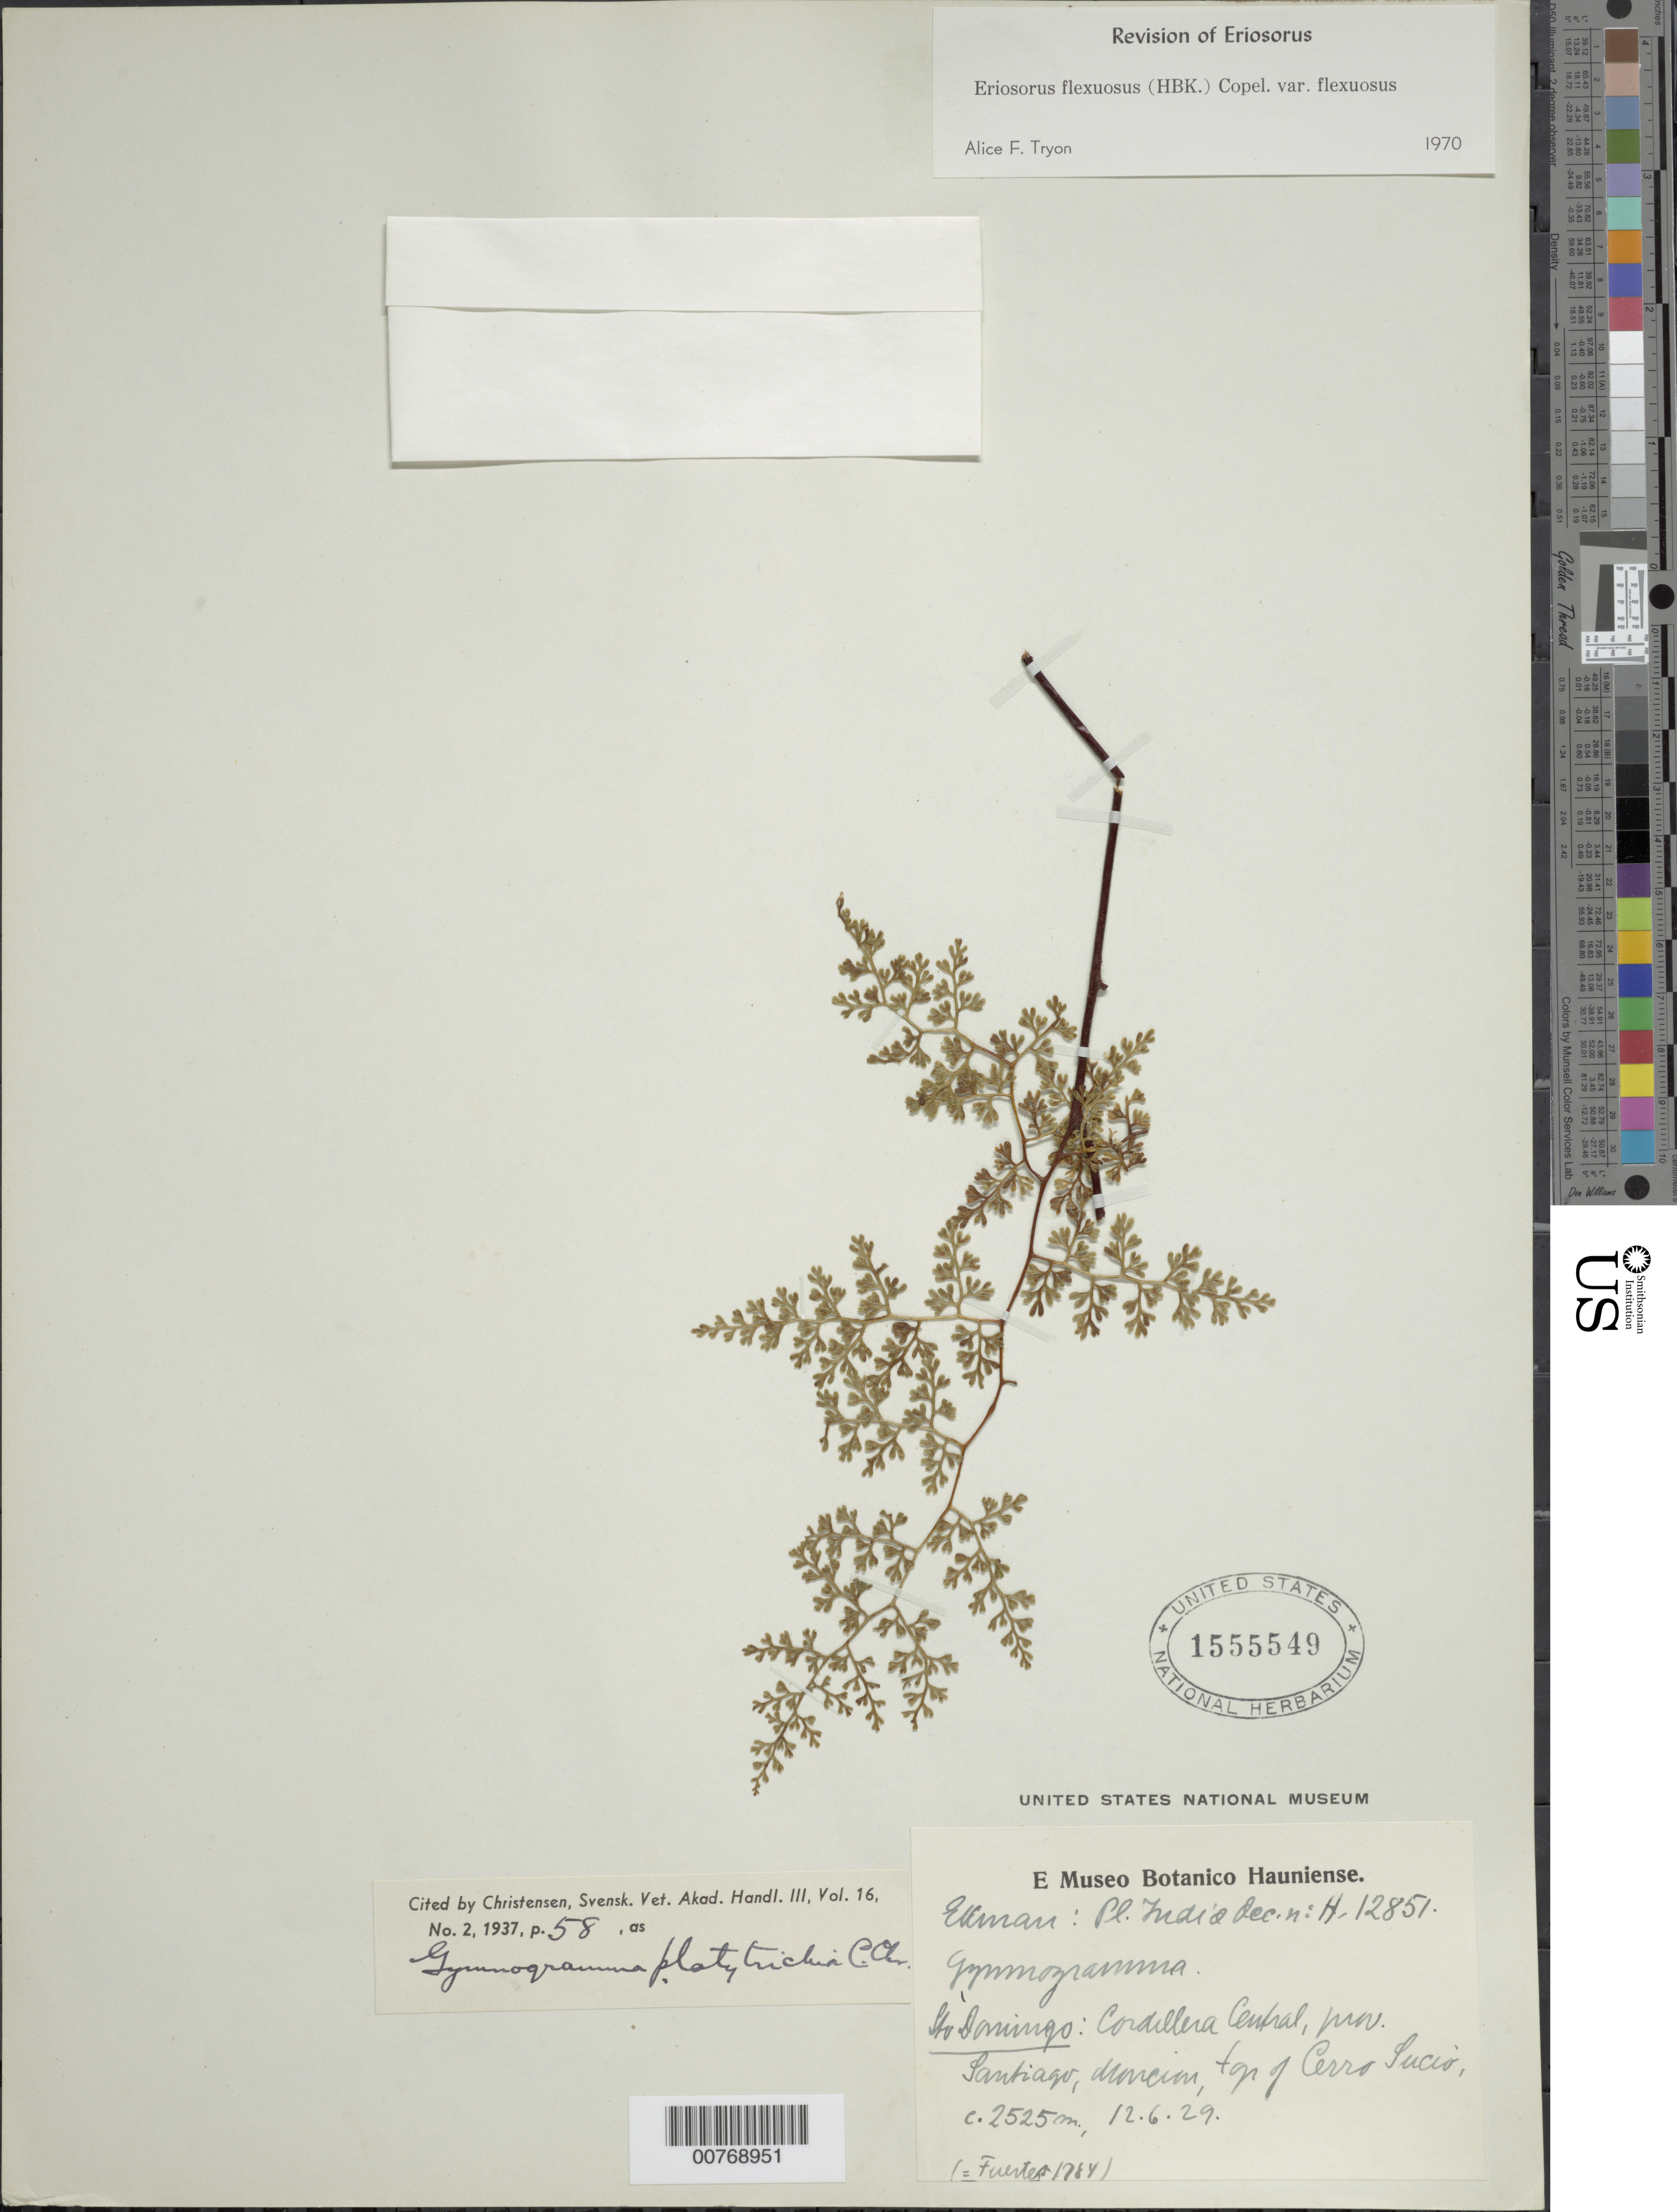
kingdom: Plantae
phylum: Tracheophyta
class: Polypodiopsida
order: Polypodiales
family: Pteridaceae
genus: Jamesonia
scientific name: Jamesonia flexuosa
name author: (Humb. & Bonpl.) Christenh.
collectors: E. L. Ekman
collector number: H 12851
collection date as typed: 12 Jun 1929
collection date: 1929-06-12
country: Dominican Republic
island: Hispaniola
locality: Santo Domingo, Cordillera Central, Provincia Santiago, Monción, top of Cerro Sucio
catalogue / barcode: US 1555549